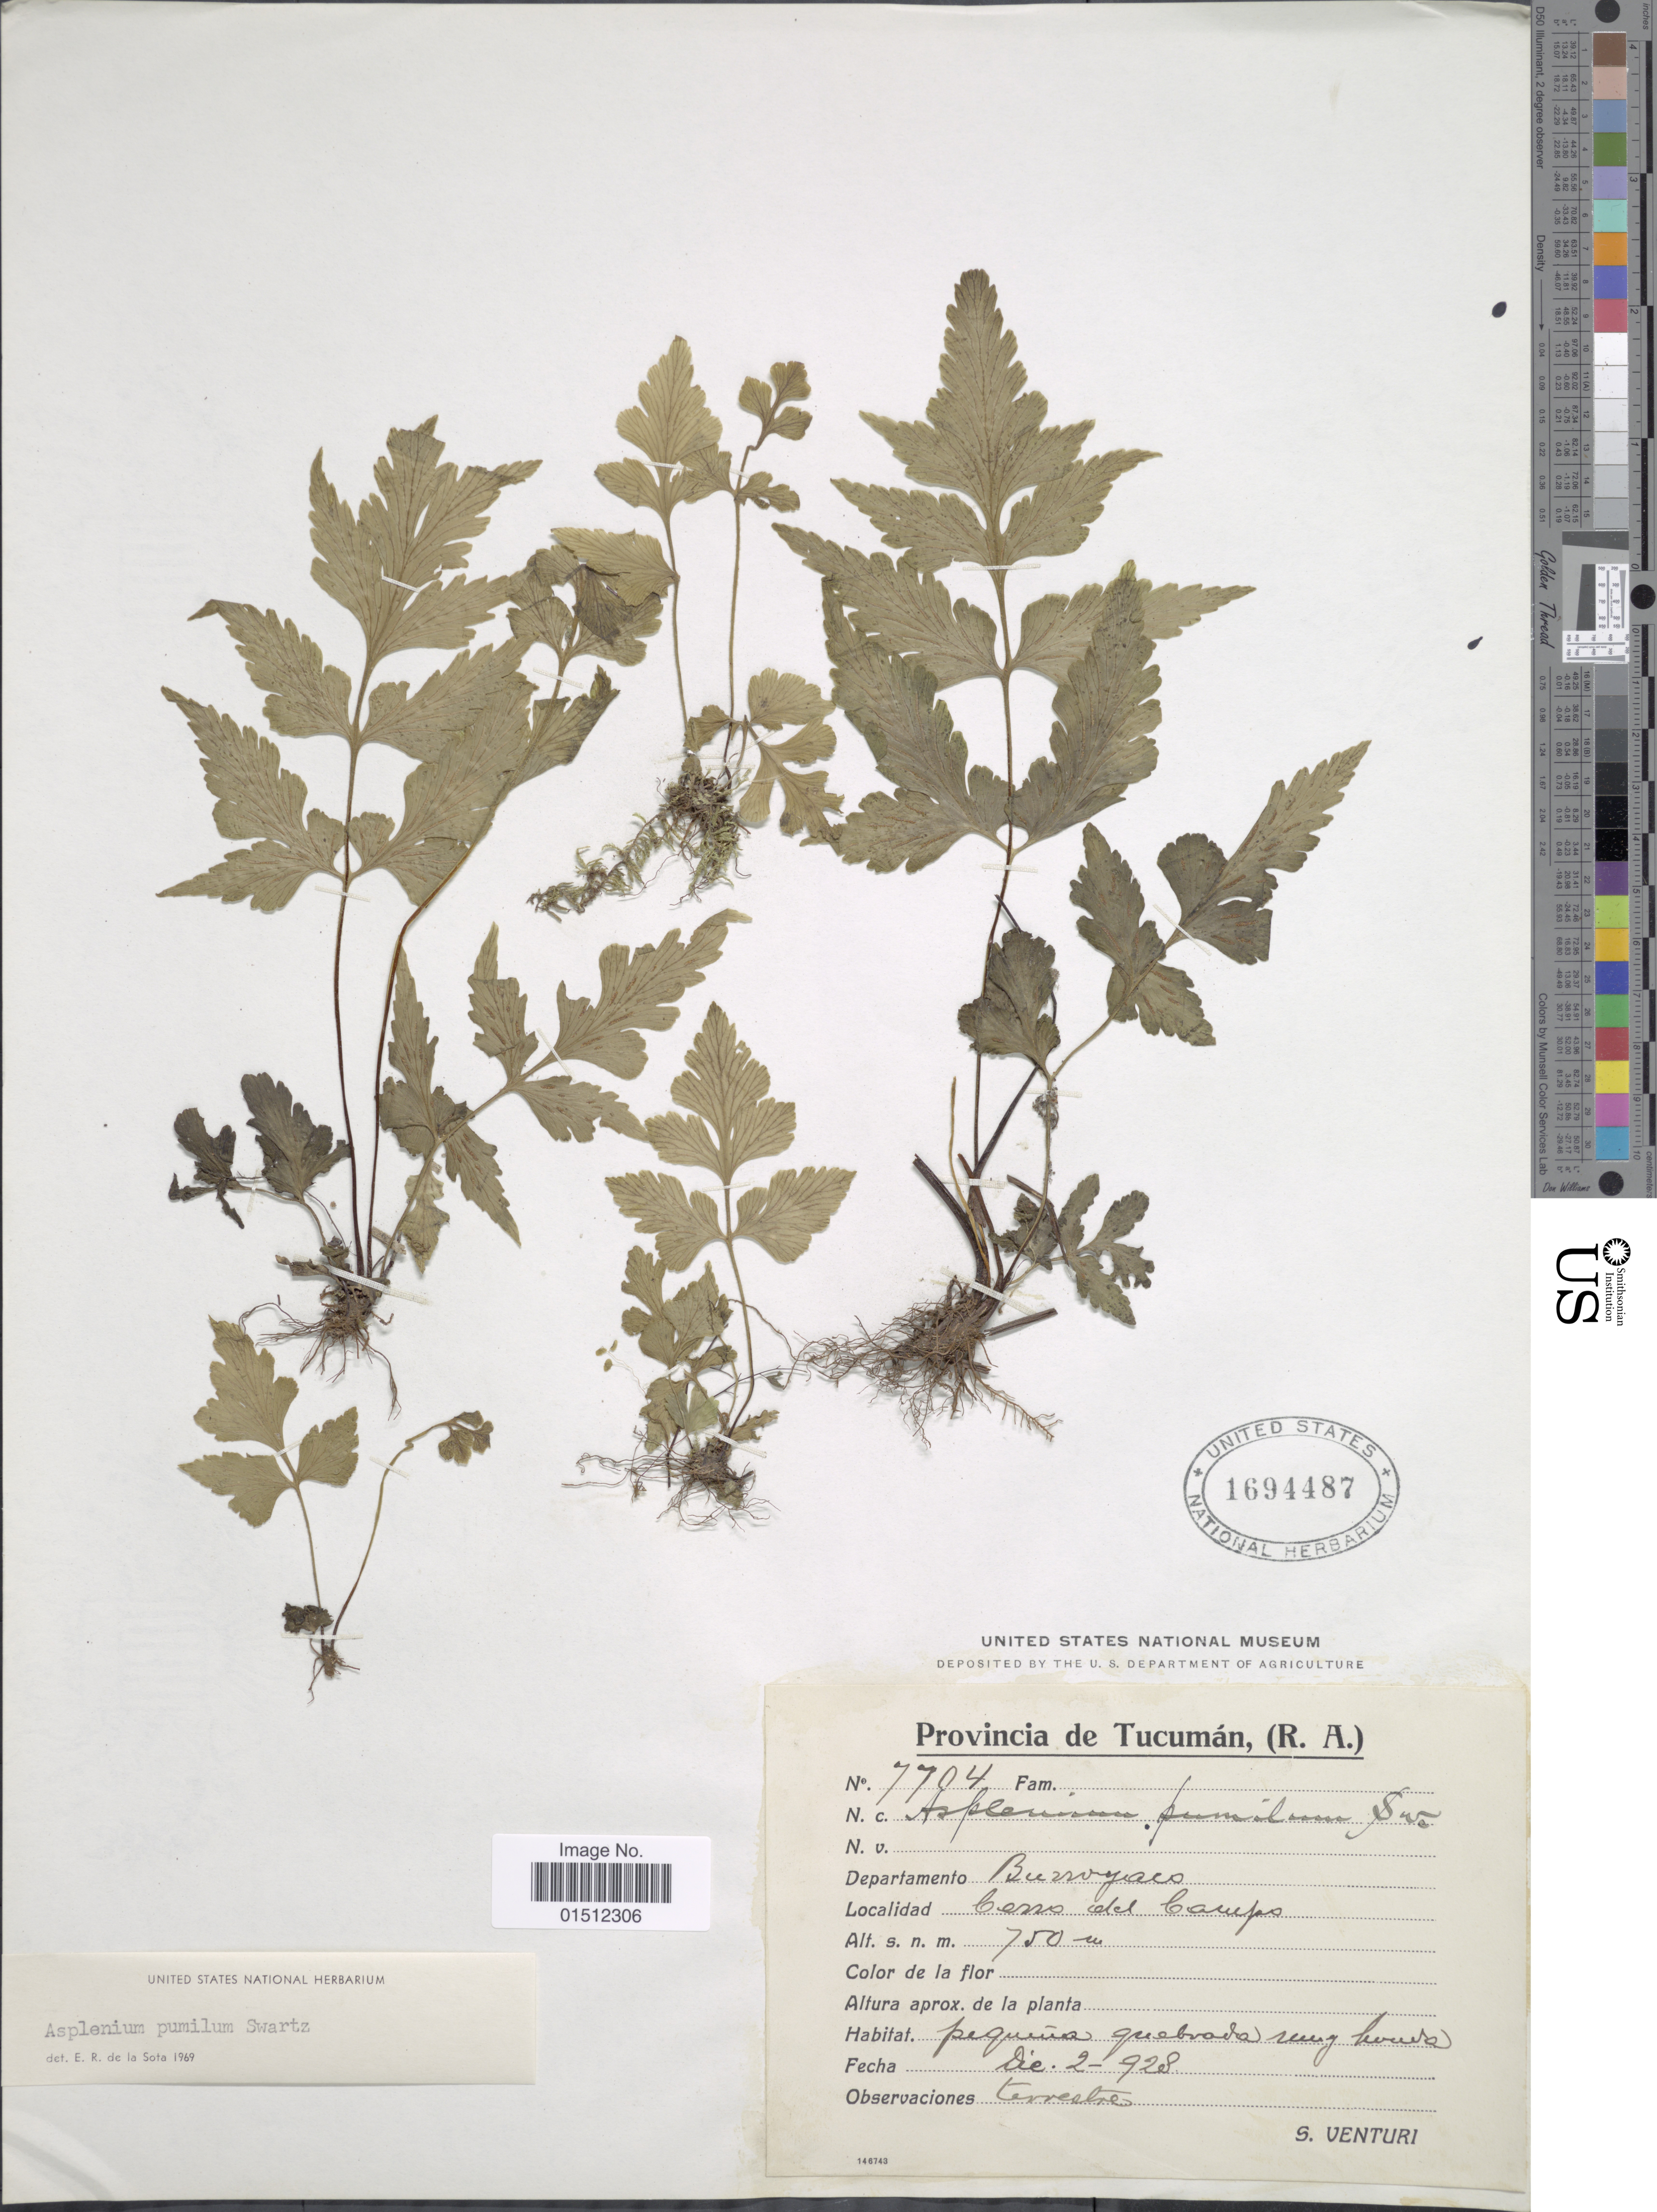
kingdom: Plantae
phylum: Tracheophyta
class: Polypodiopsida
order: Polypodiales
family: Aspleniaceae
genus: Asplenium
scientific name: Asplenium pumilum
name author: Sw.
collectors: S. Venturi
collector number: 7704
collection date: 1928-12-02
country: Argentina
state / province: Tucumán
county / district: Burruyacú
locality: Cerro del Campo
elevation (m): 750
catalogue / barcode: US 1694487